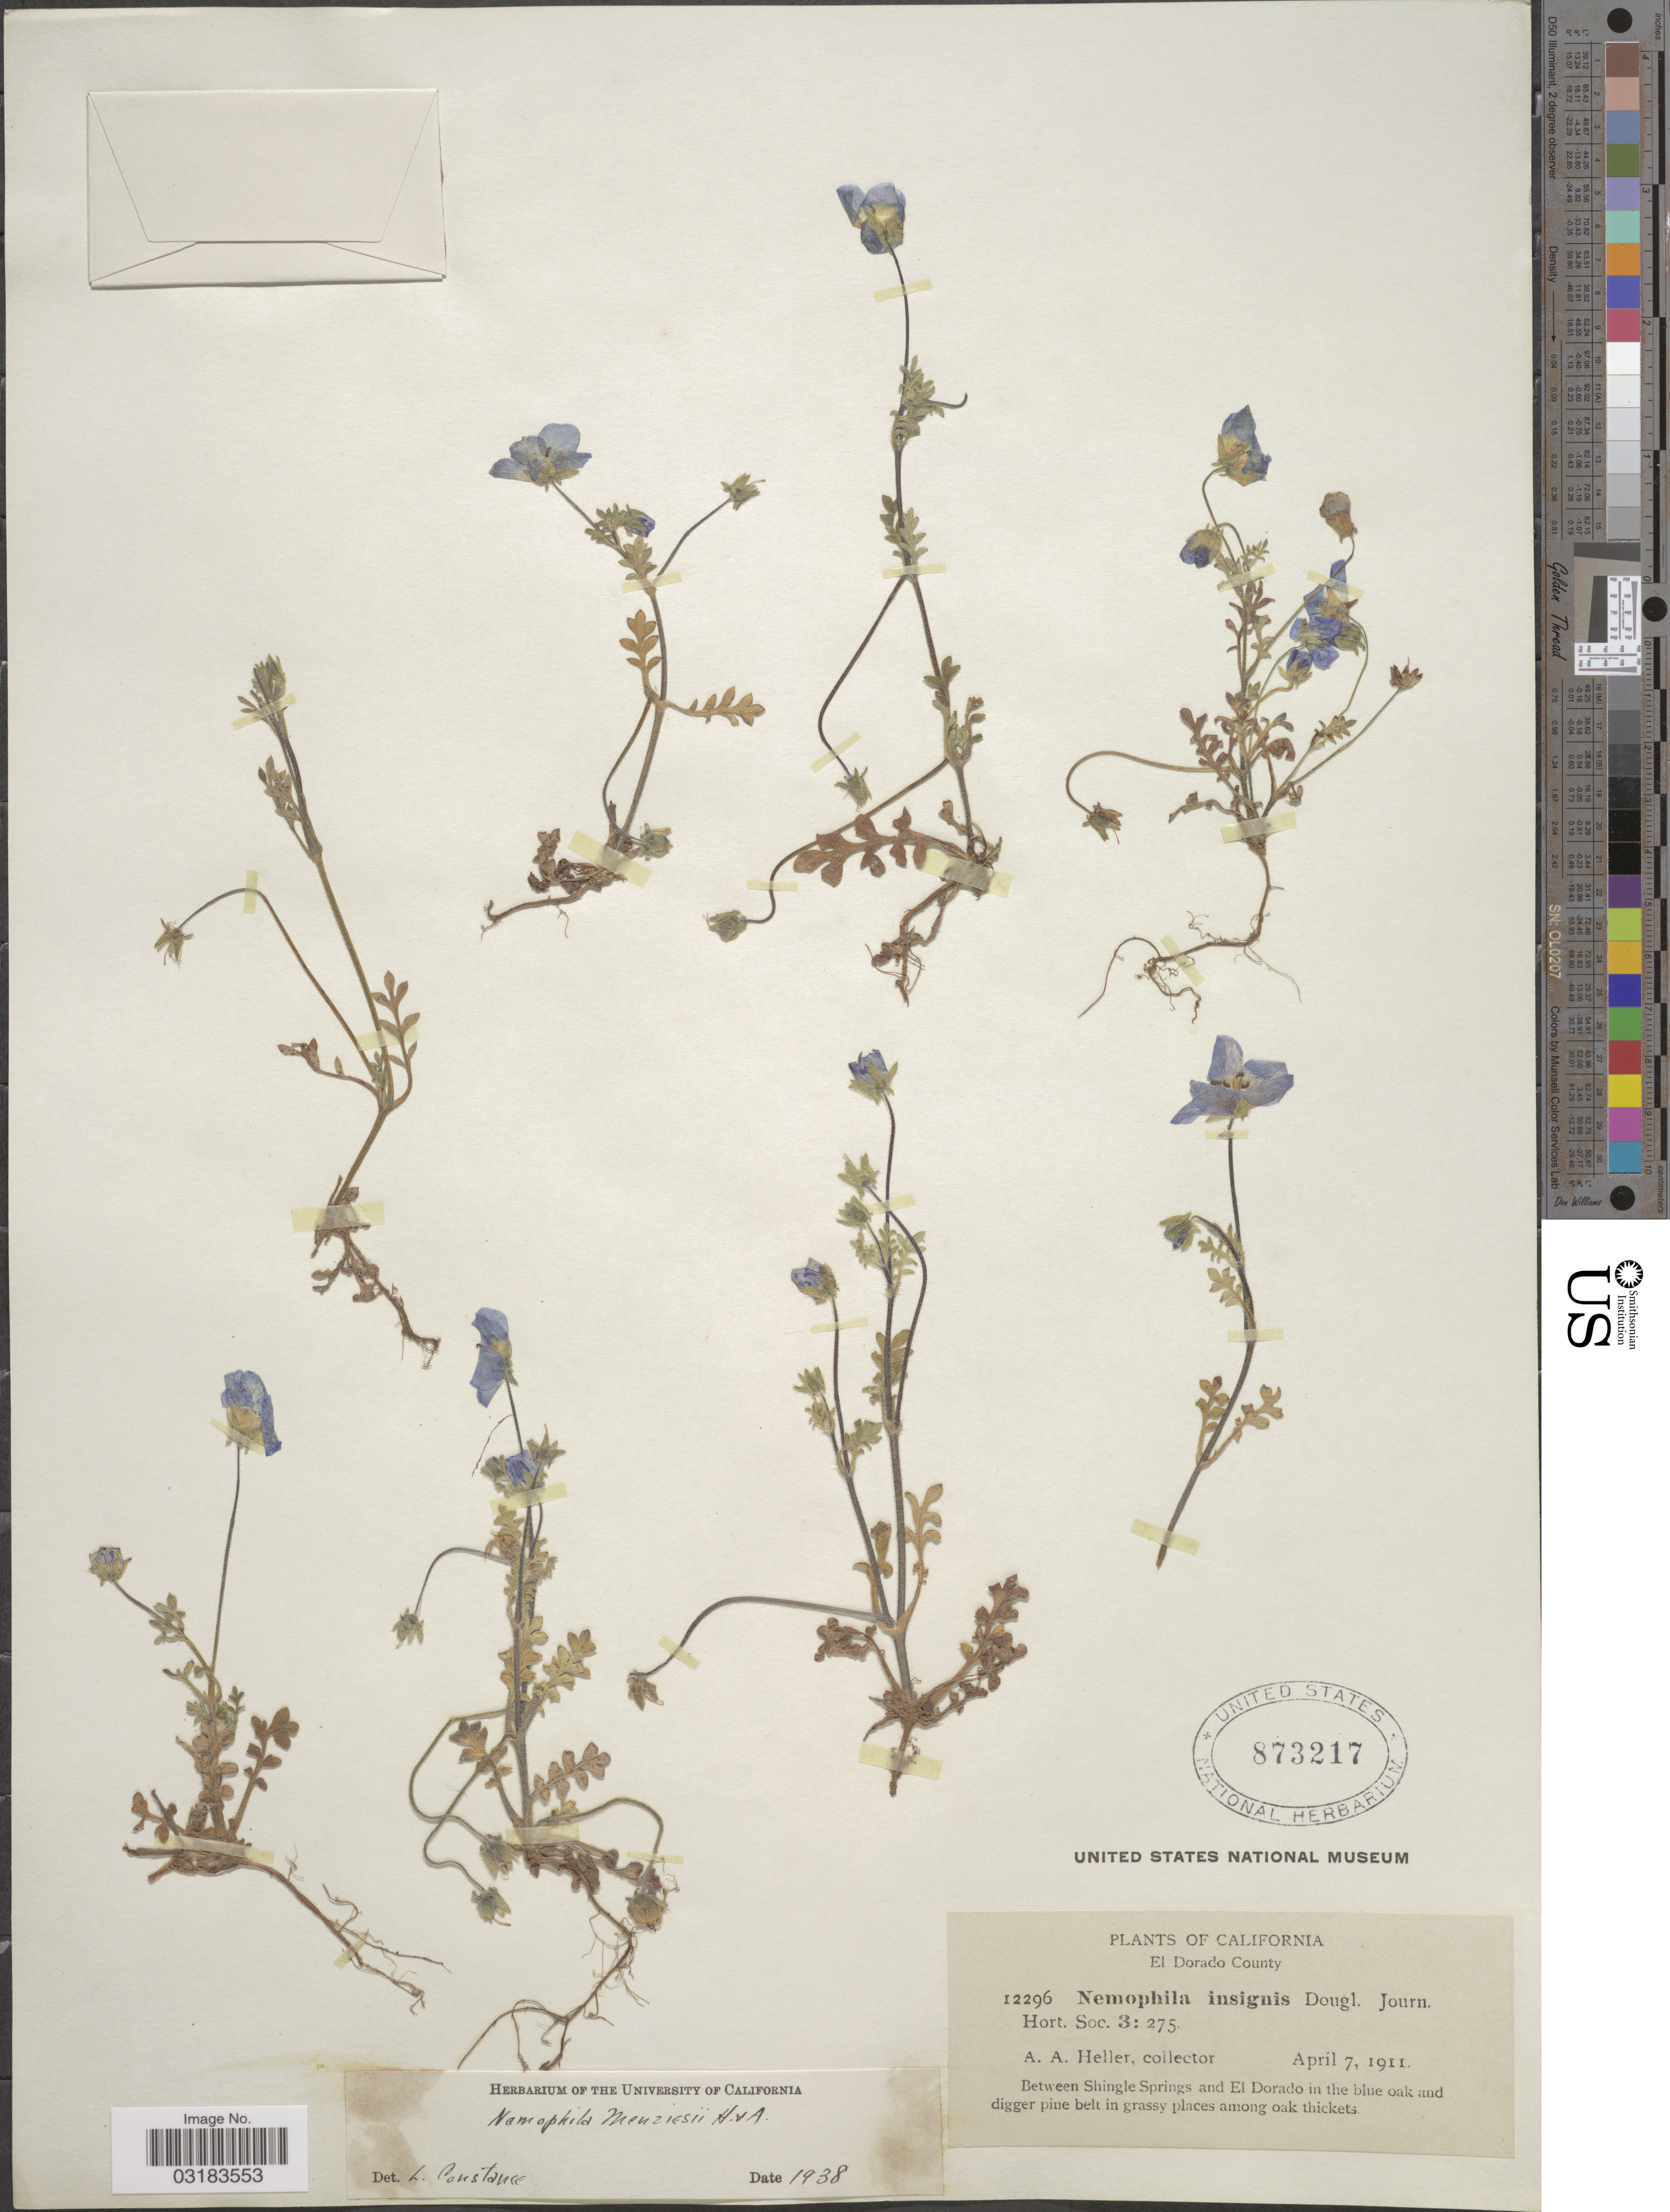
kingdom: Plantae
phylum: Tracheophyta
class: Magnoliopsida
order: Boraginales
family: Hydrophyllaceae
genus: Nemophila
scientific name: Nemophila menziesii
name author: Hook. & Arn.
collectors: A. A. Heller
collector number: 12296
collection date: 1911-04-07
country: United States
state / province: California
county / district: El Dorado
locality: El Dorado County. Between Shingle Springs and El Dorado in the blue oak and digger pine belt in grassy places among oak thickets.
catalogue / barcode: US 873217